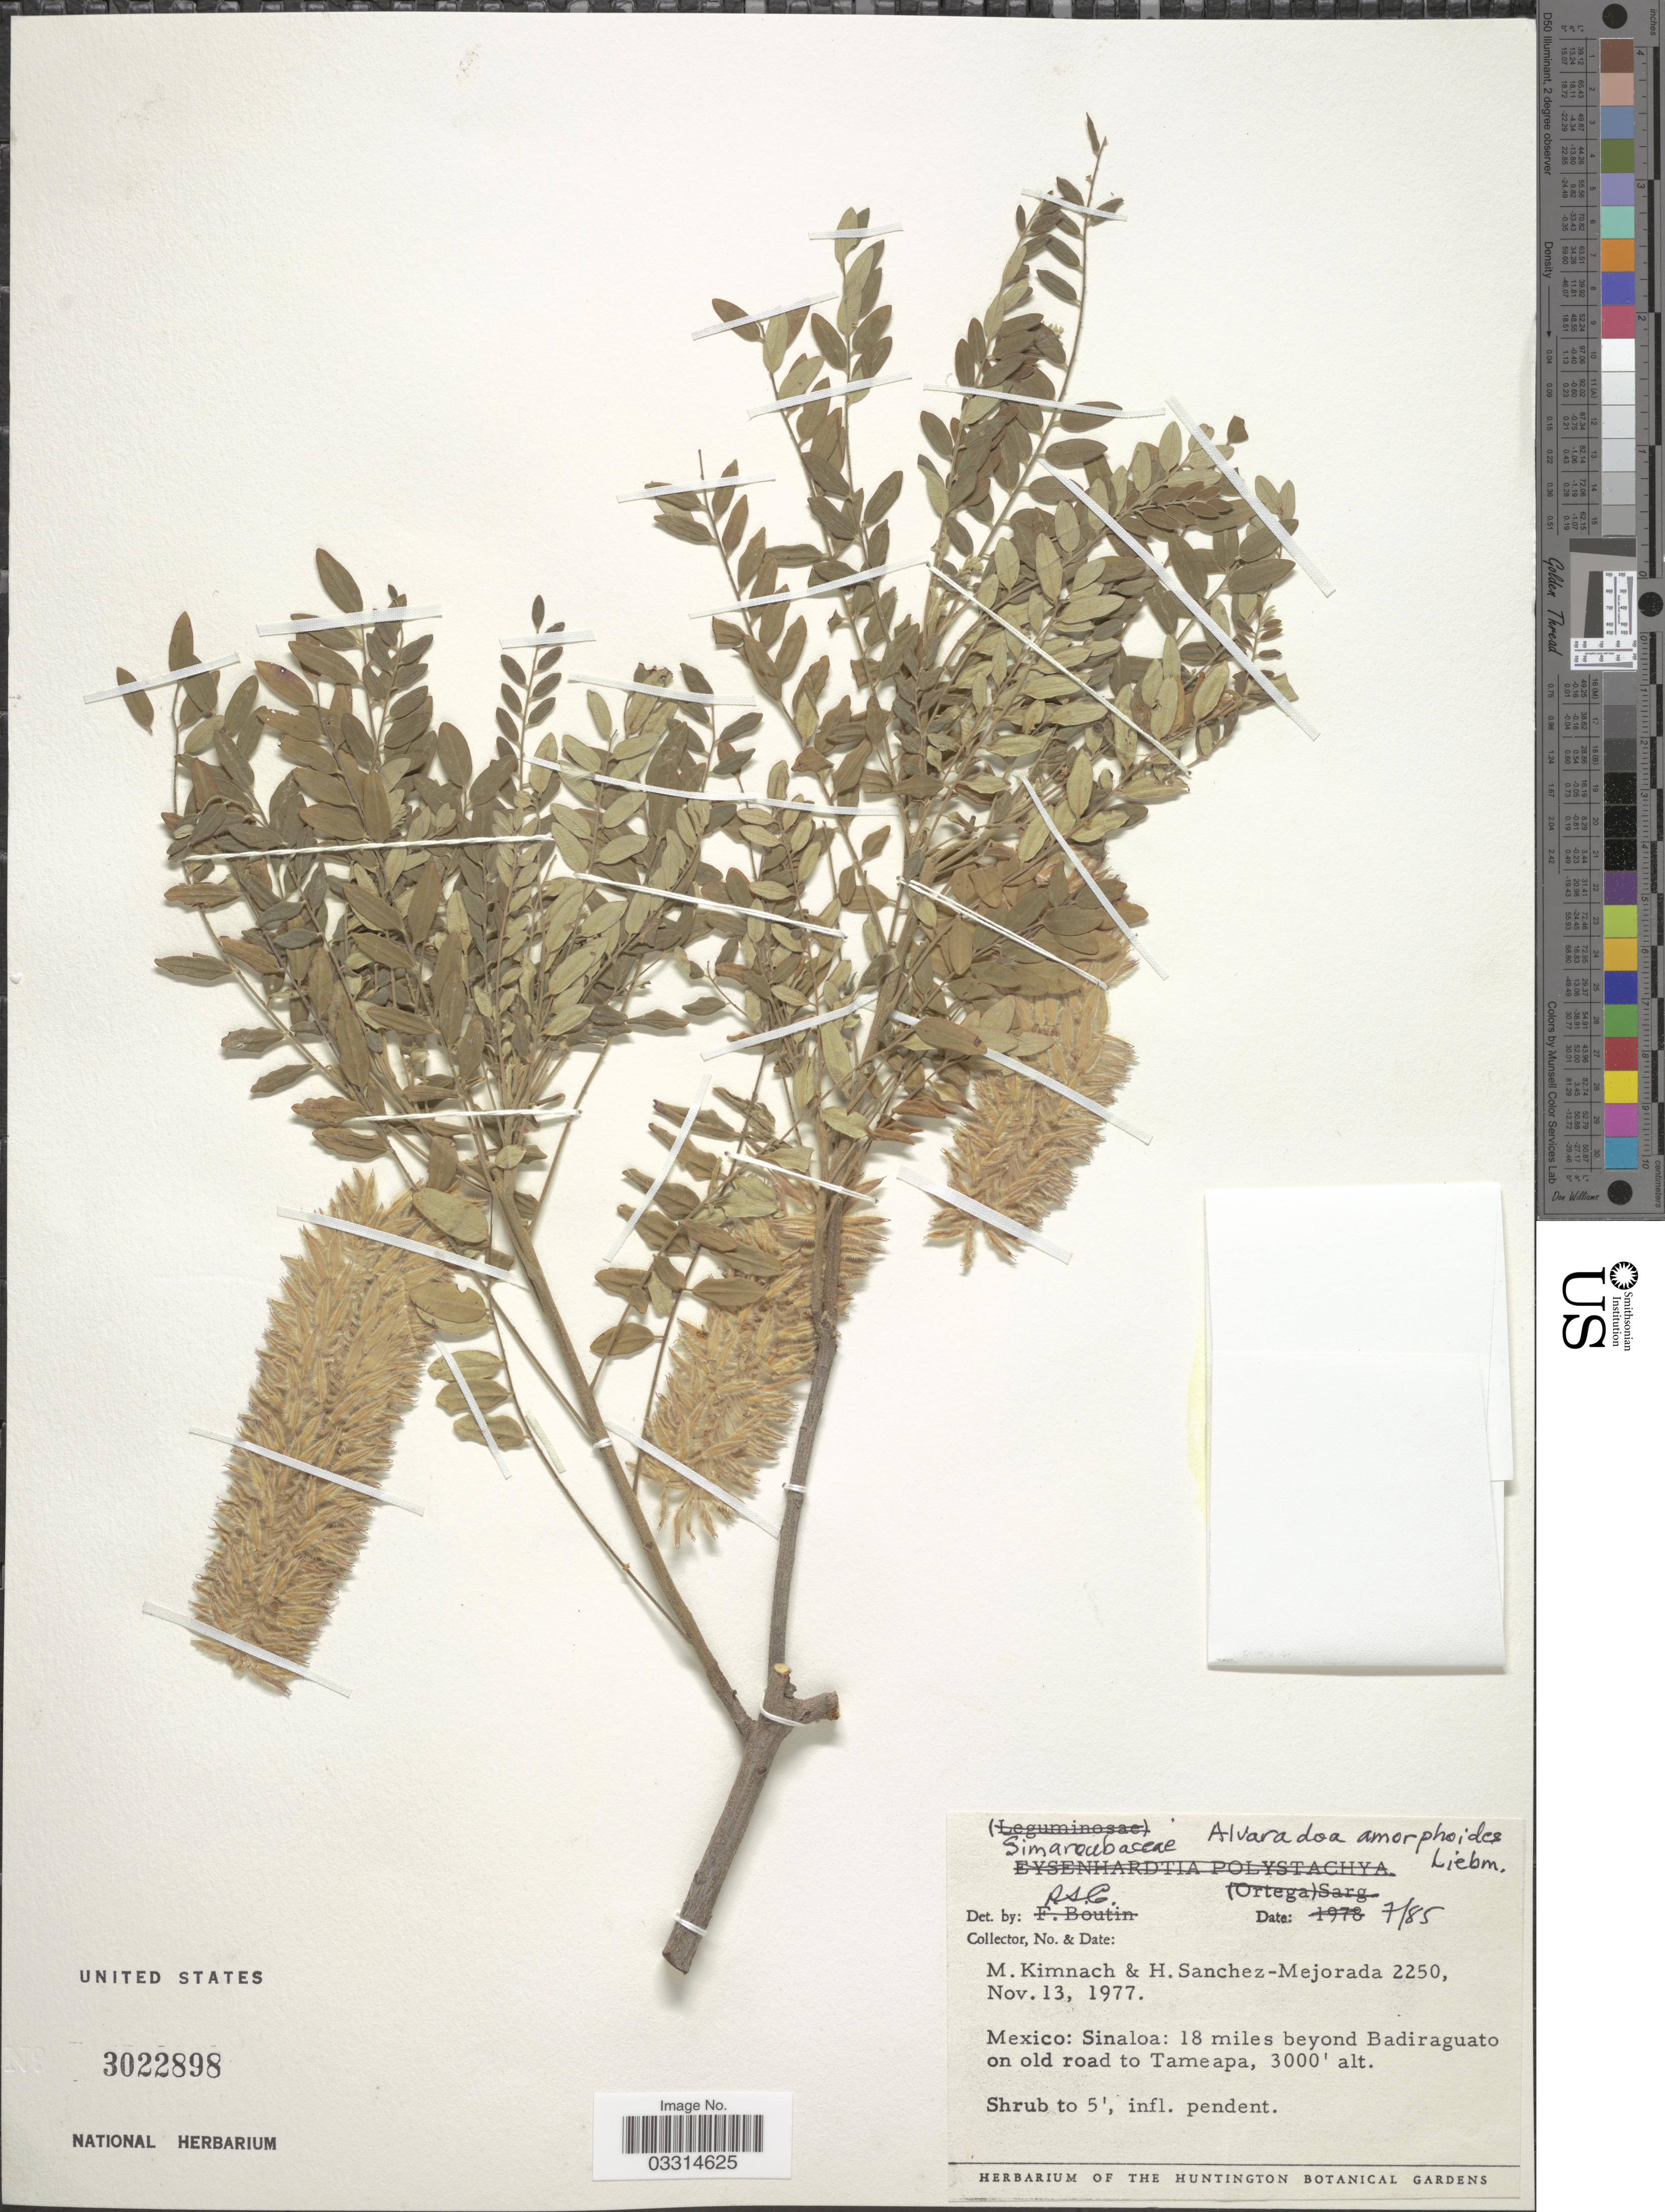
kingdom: Plantae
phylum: Tracheophyta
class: Magnoliopsida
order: Picramniales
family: Picramniaceae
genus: Alvaradoa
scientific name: Alvaradoa amorphoides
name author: Liebm.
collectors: M. W. Kimnach & H. Sánchez-Mejorada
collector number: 2250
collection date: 1977-11-13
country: Mexico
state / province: Sinaloa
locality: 18 miles beyond Badiraguato on old road to Tameapa.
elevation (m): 914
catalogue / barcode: US 3022898